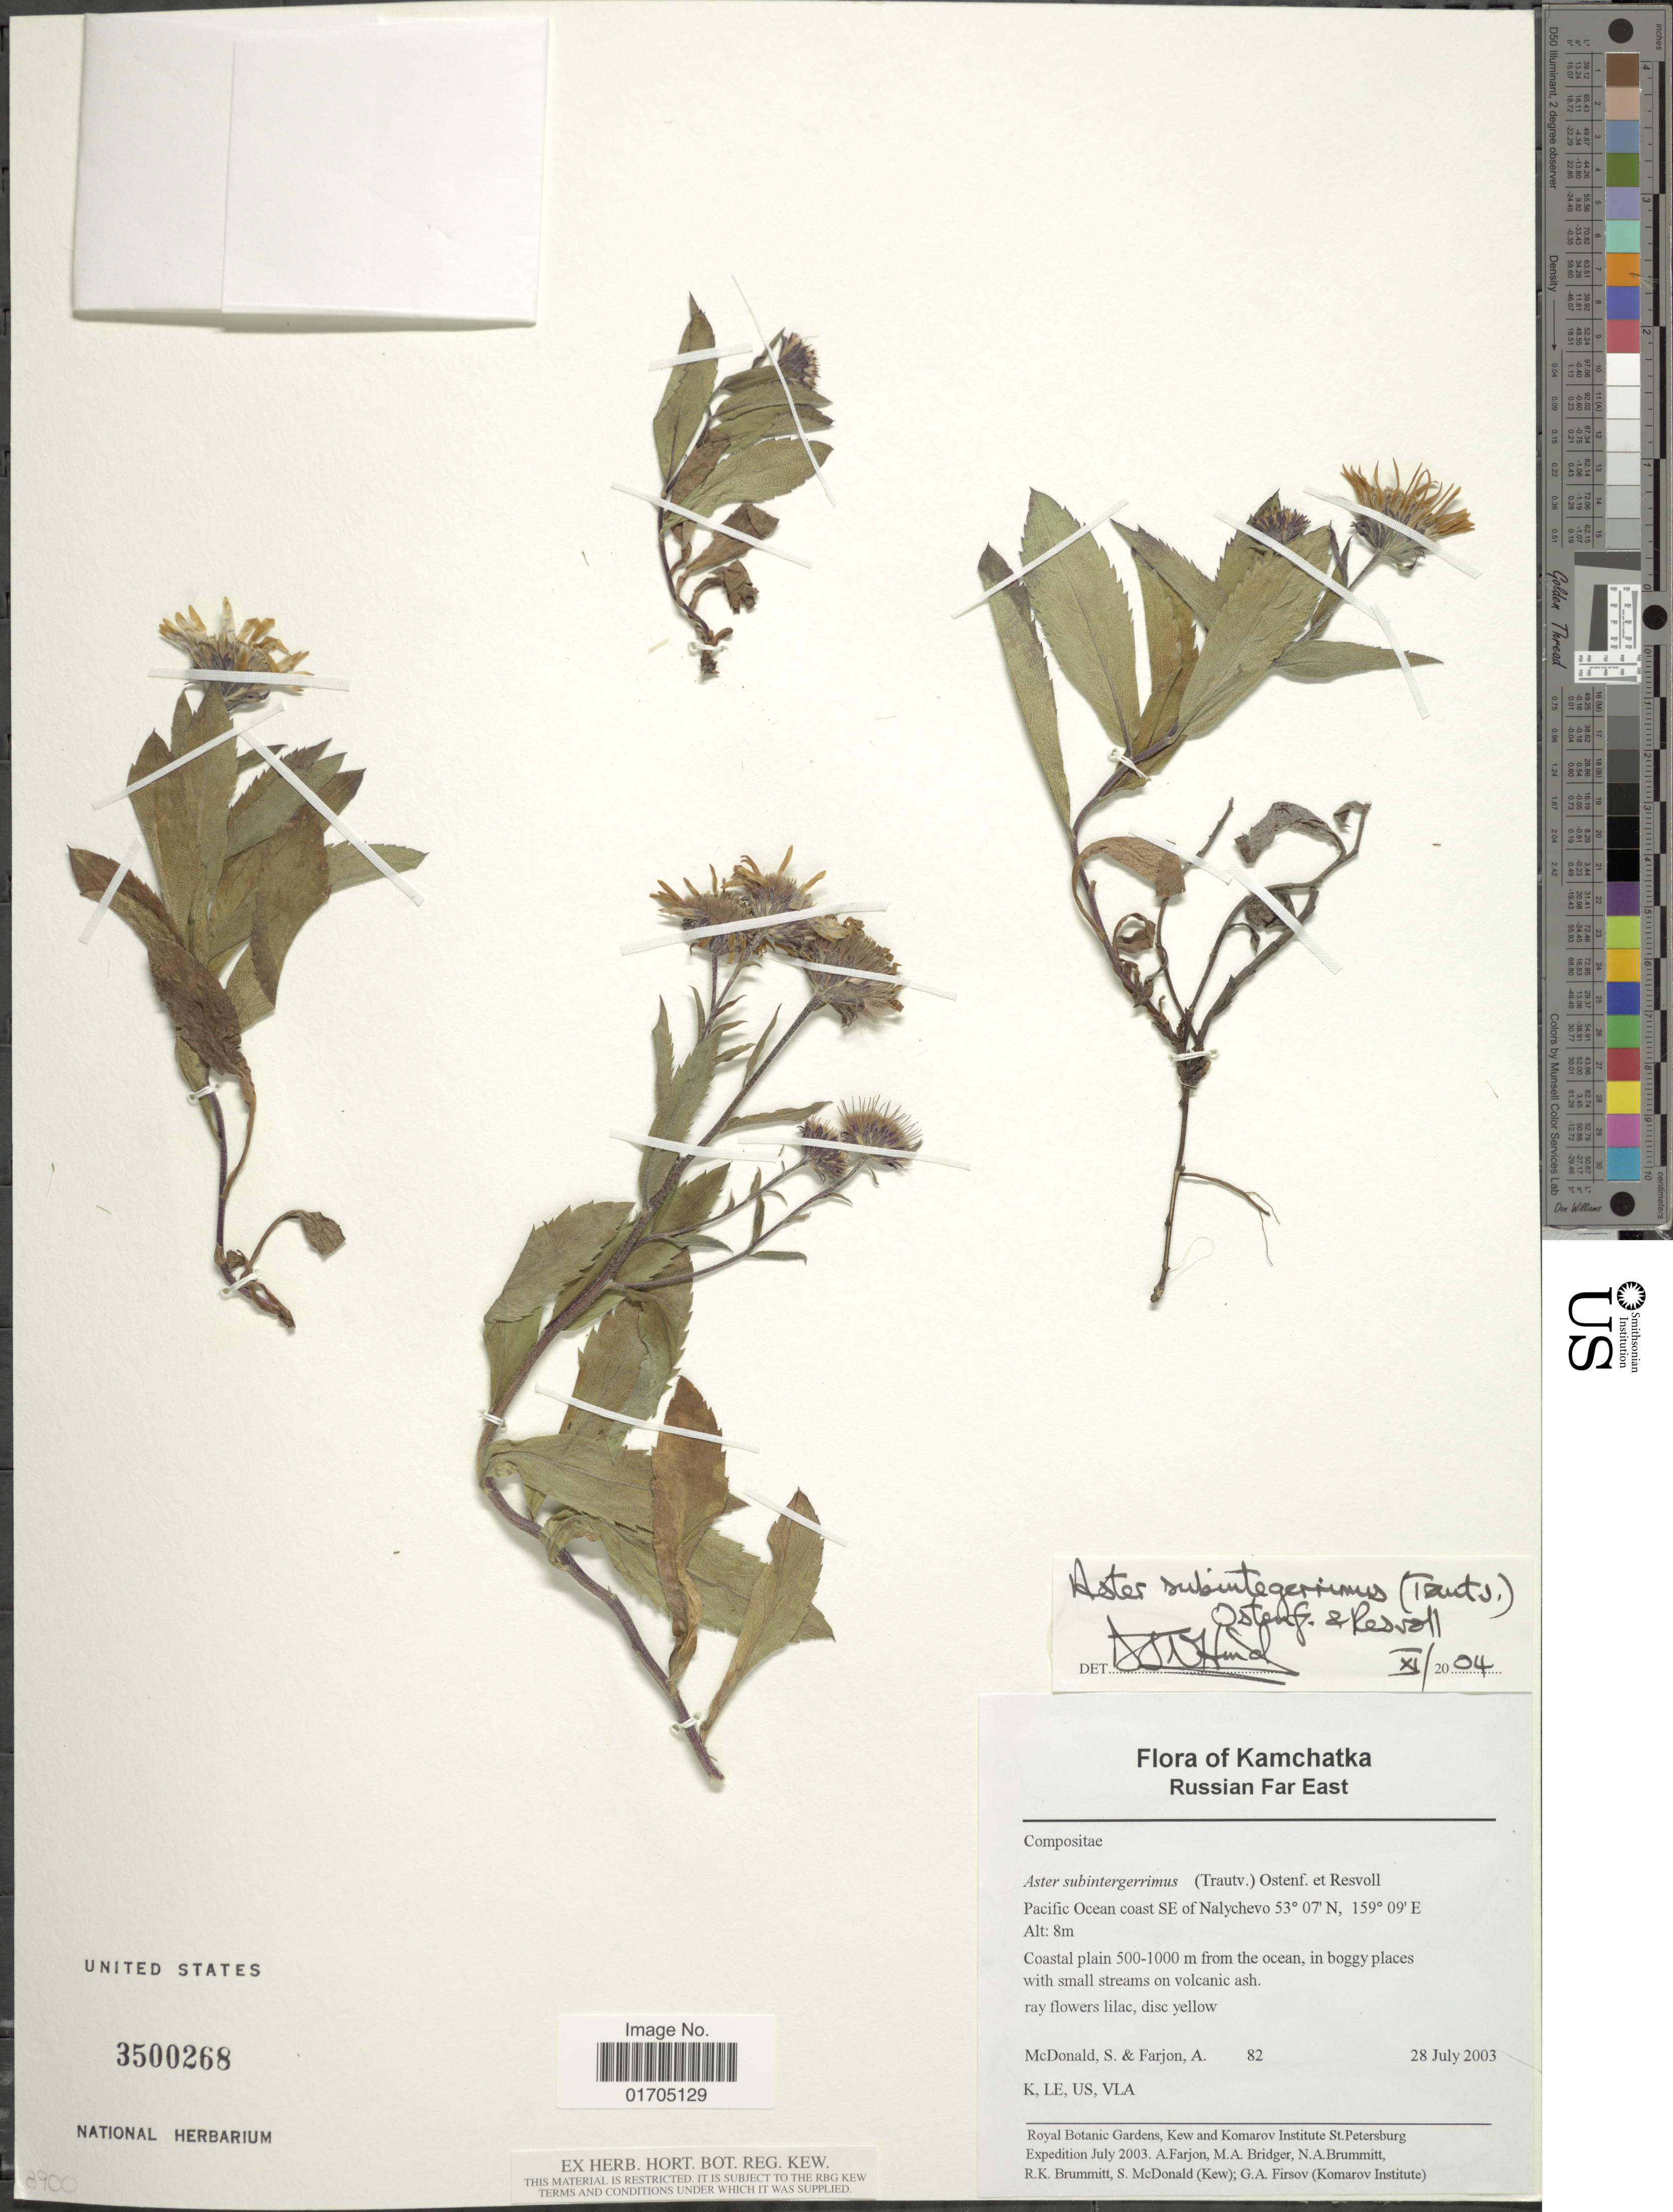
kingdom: Plantae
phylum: Tracheophyta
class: Magnoliopsida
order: Asterales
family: Asteraceae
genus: Symphyotrichum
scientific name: Symphyotrichum subulatum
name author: (Michx.) G.L. Nesom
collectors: S. McDonald & A. K. Farjon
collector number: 82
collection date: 2003-07-28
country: Russian Federation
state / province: Kamchatka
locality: Russian Far East, Pacific Ocean coast SE of Nalychevo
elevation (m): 8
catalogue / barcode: US 3500268